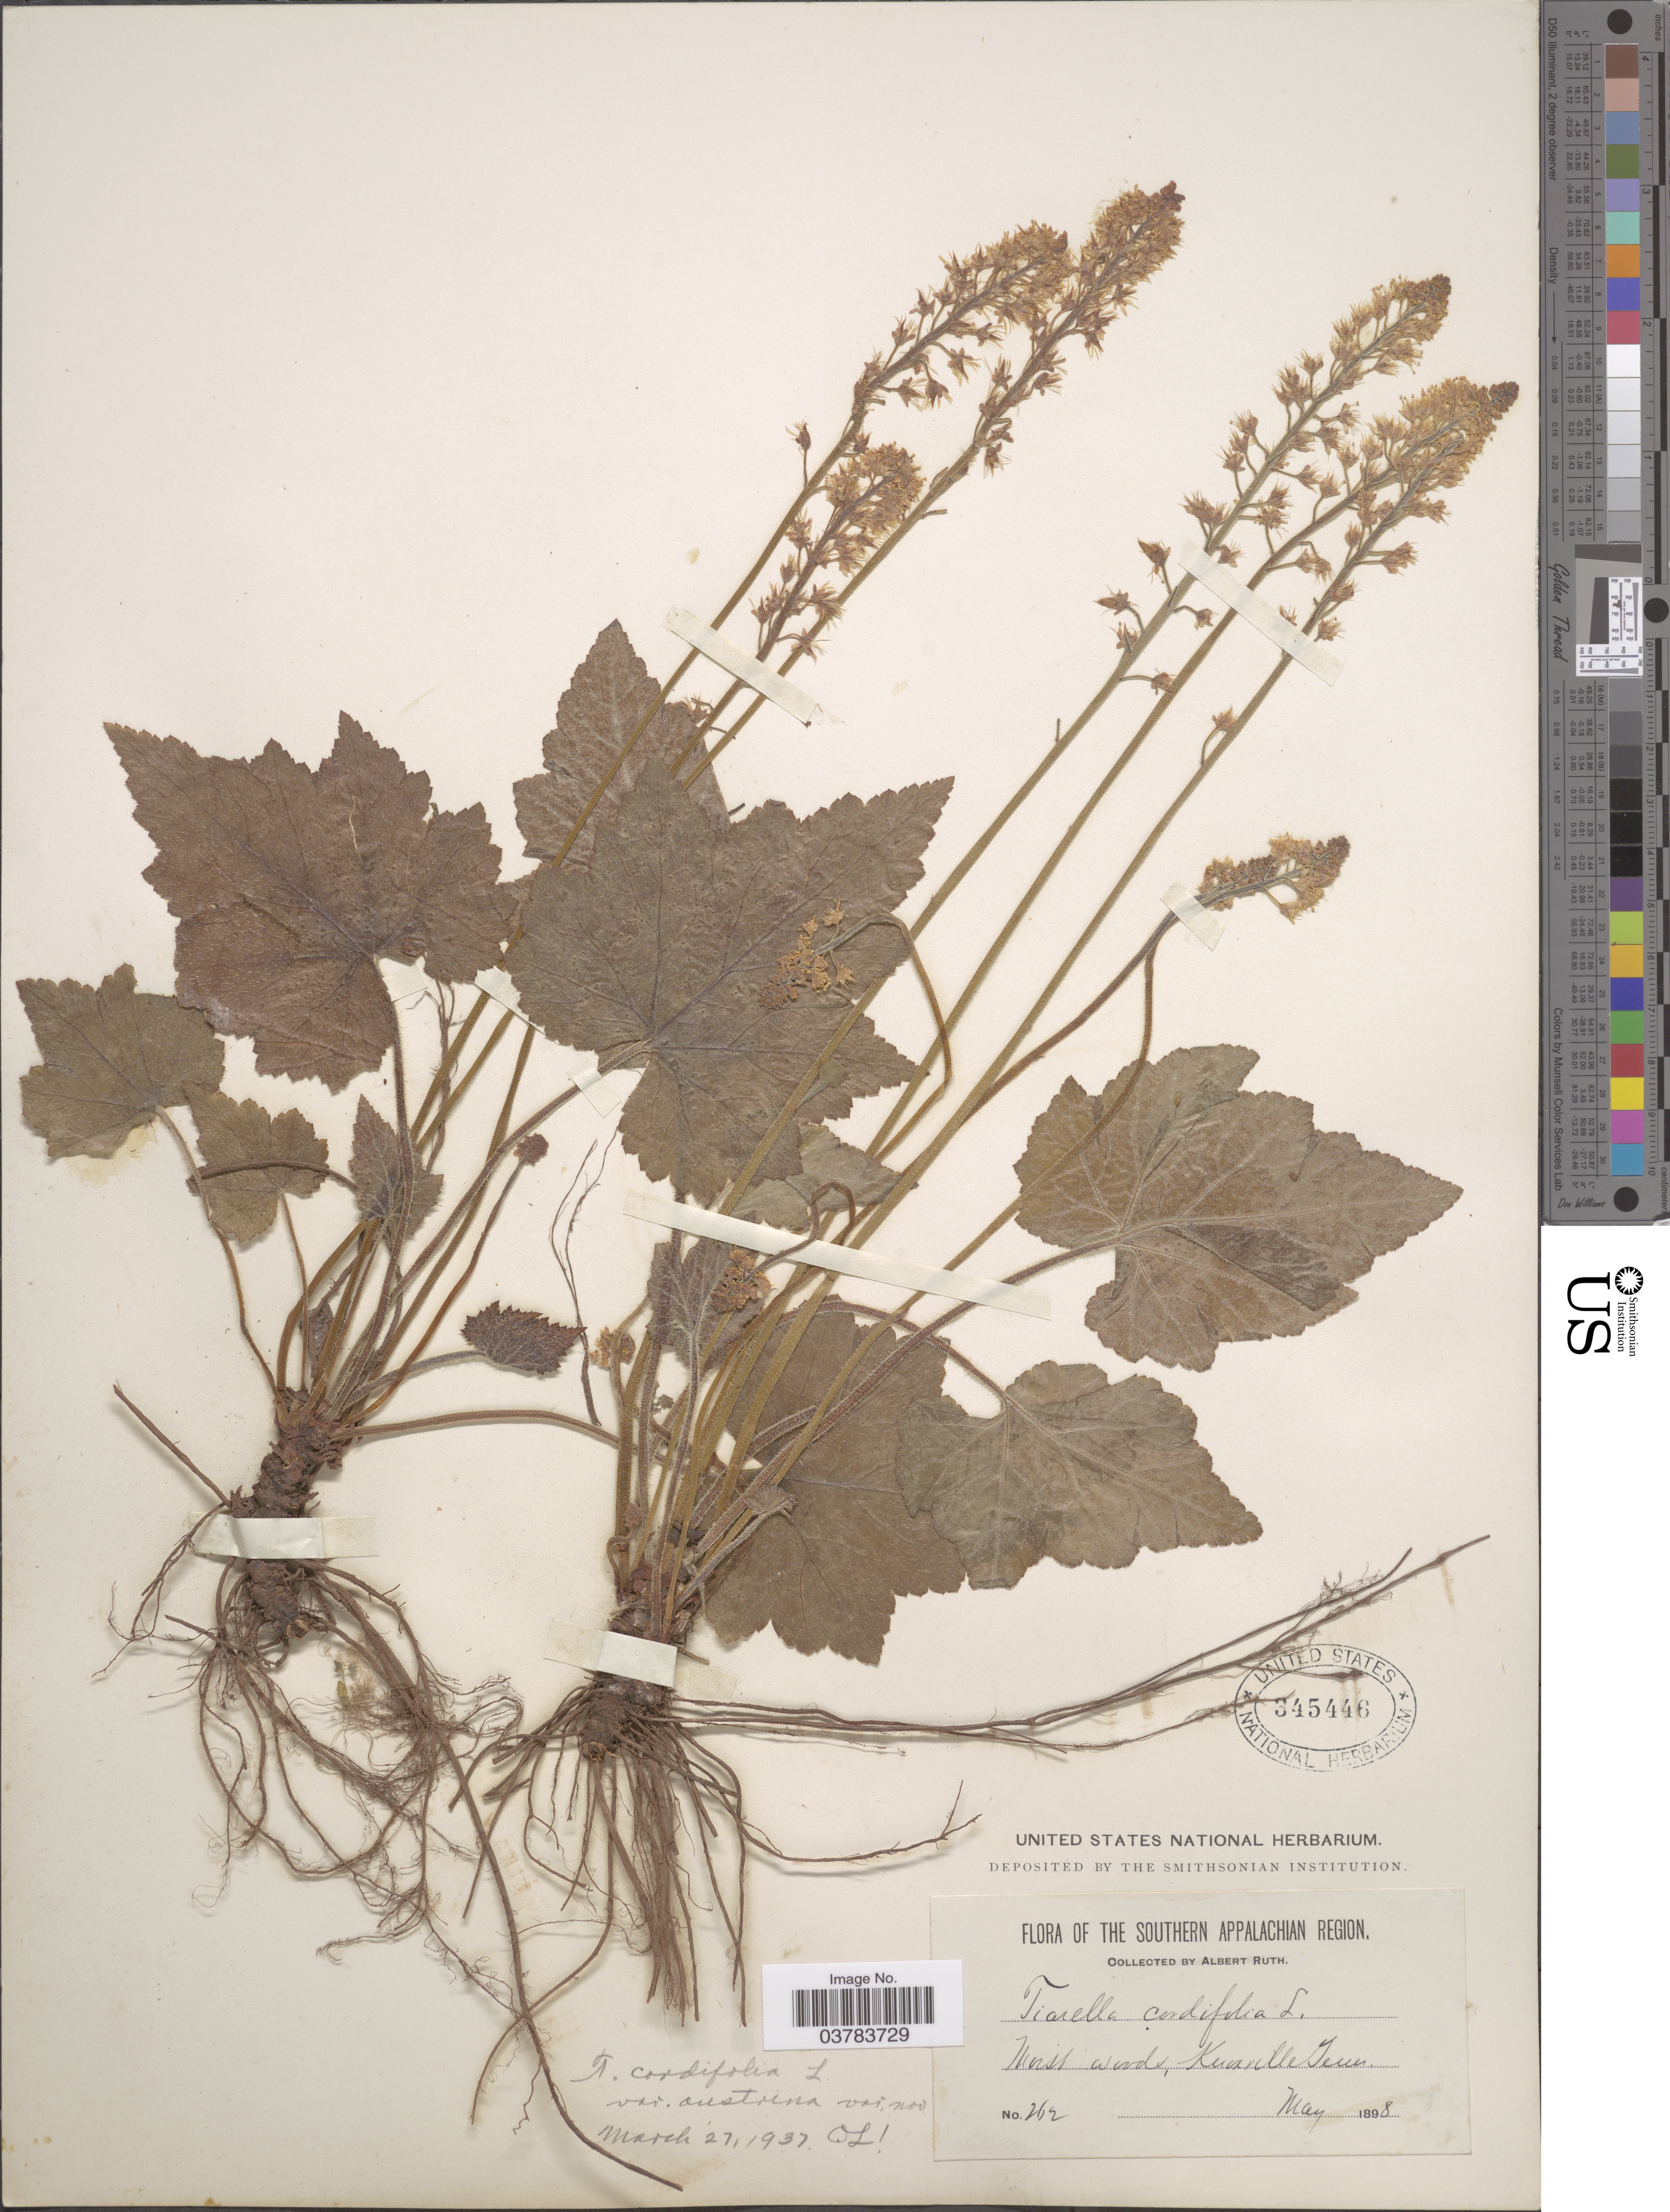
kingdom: Plantae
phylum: Tracheophyta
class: Magnoliopsida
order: Saxifragales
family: Saxifragaceae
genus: Tiarella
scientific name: Tiarella cordifolia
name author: L.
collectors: A. Ruth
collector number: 262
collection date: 1898-05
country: United States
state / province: Tennessee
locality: Moist woods, Knoxville.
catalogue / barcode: US 345446